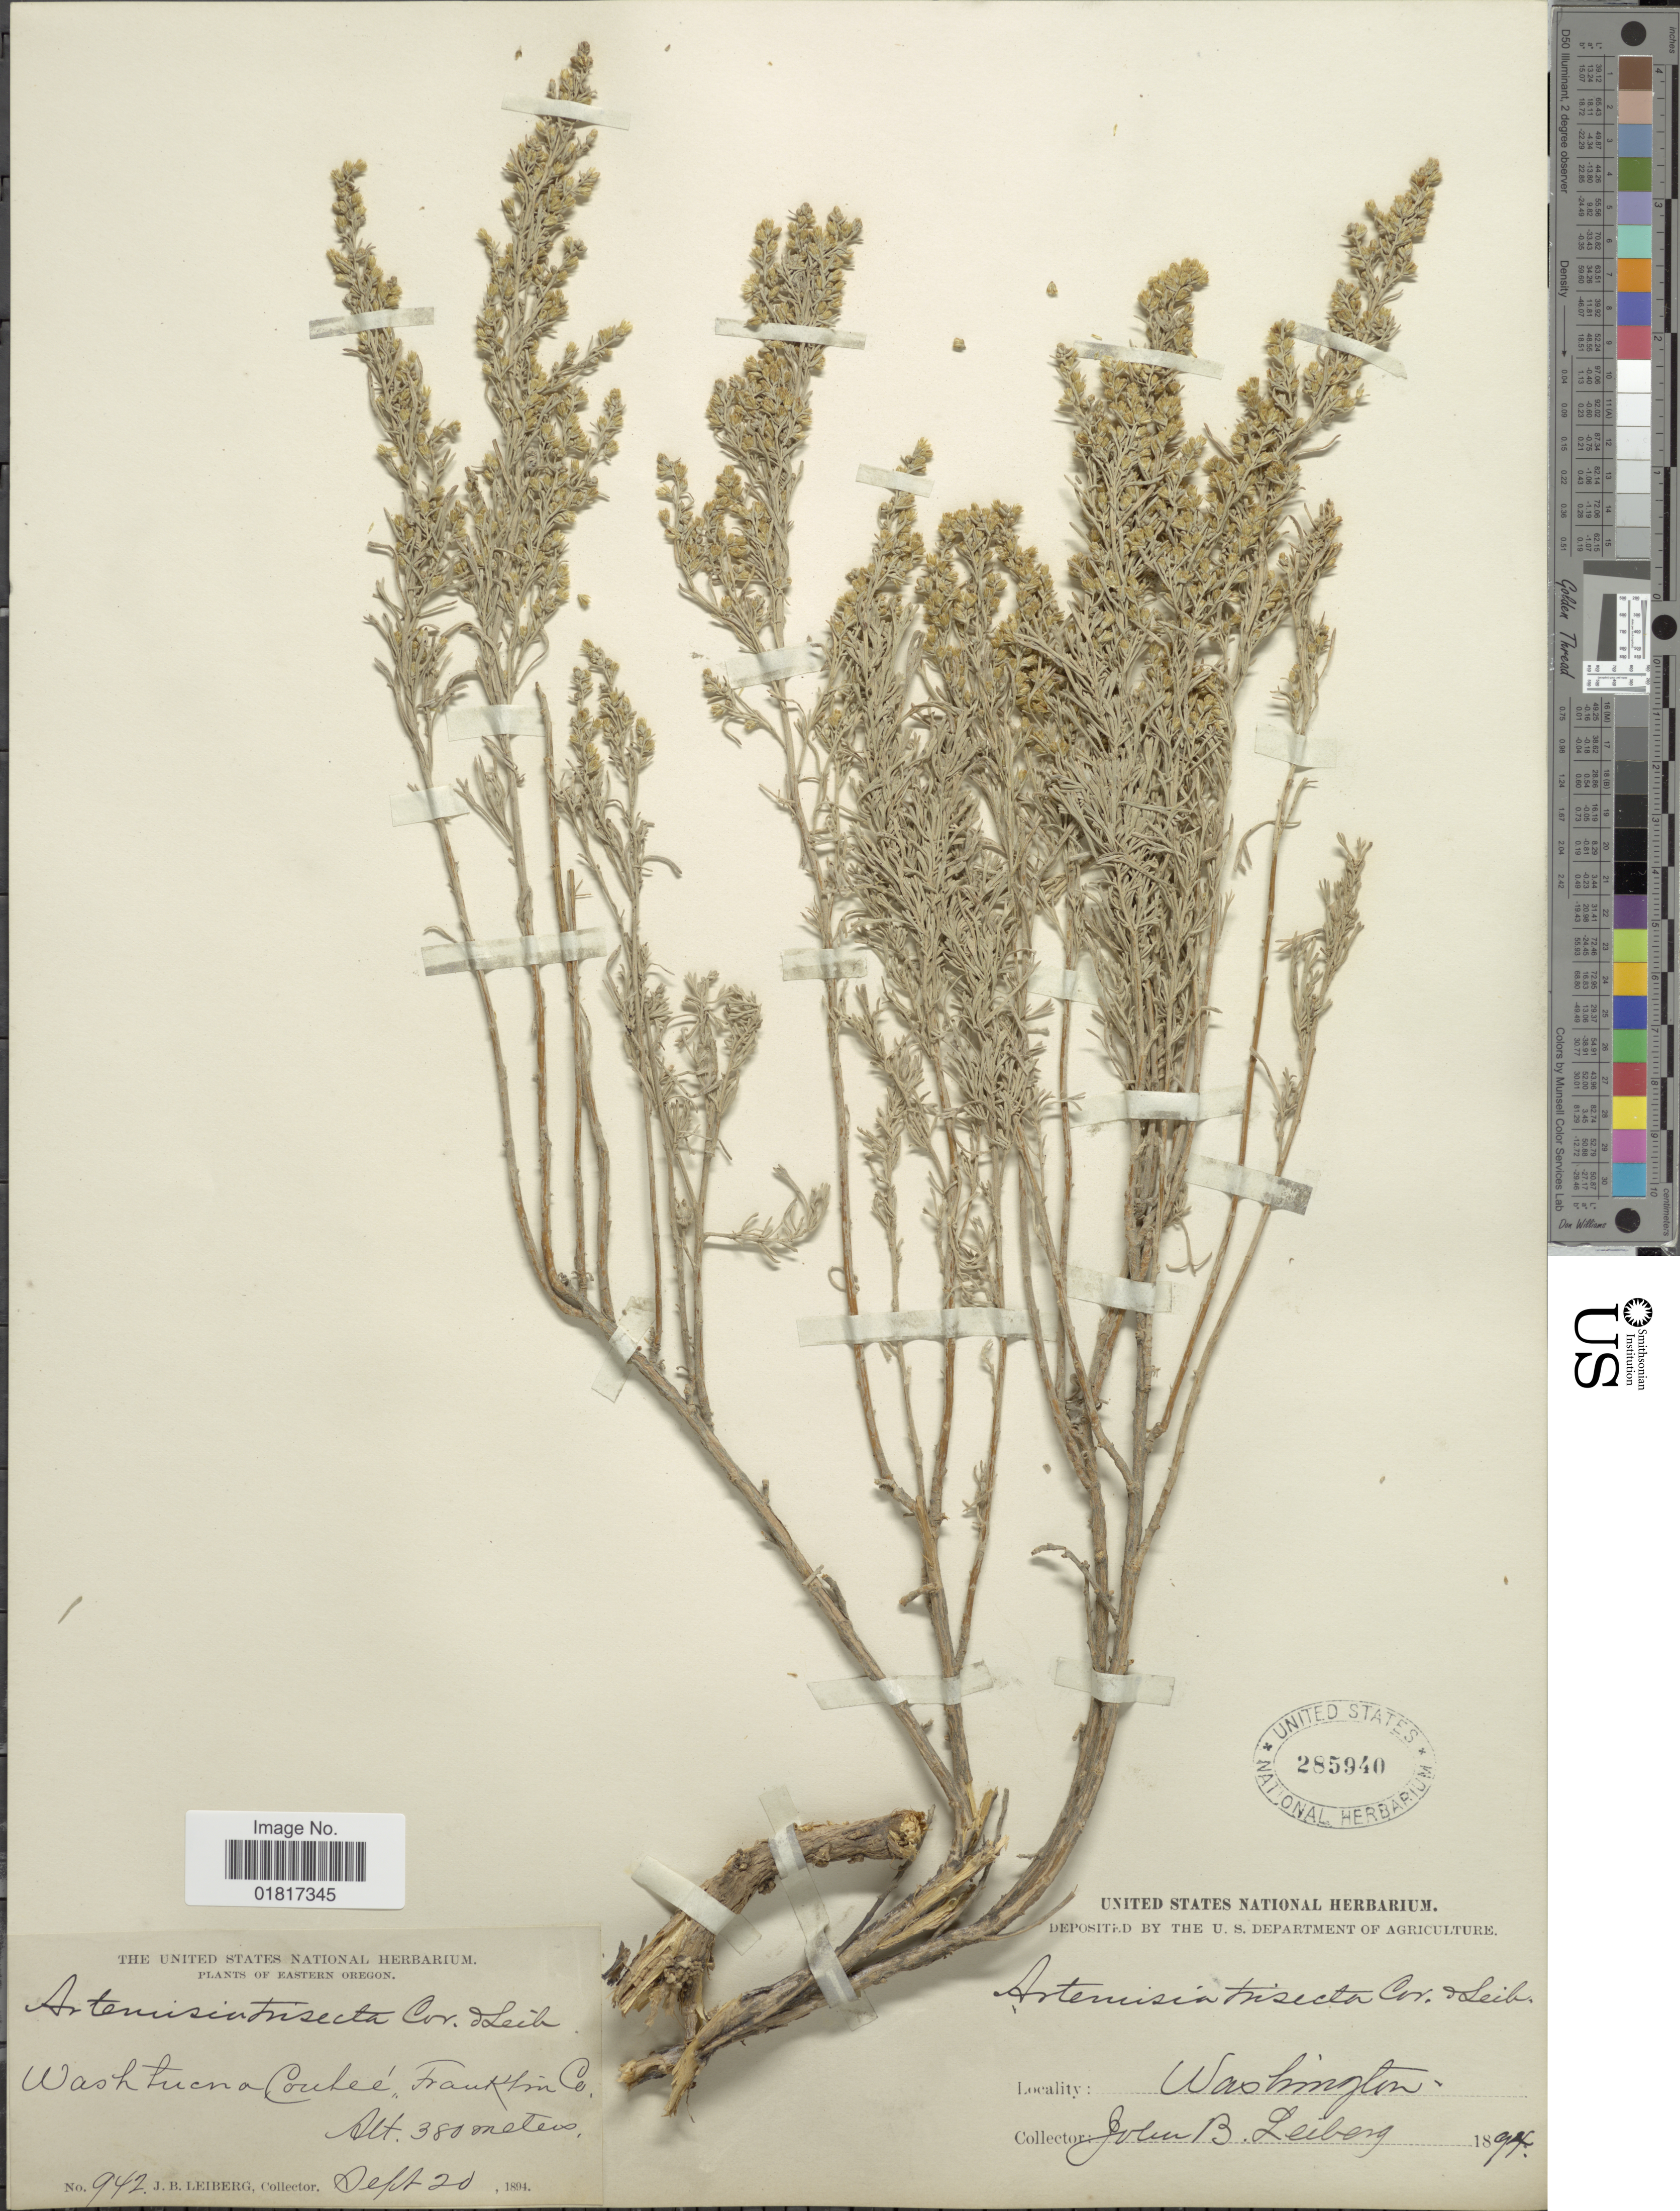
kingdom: Plantae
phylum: Tracheophyta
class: Magnoliopsida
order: Asterales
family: Asteraceae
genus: Artemisia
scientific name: Artemisia tripartita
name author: Rydb.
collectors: J. B. Leiberg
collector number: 942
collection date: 1894-09-20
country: United States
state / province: Washington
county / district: Franklin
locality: Eastern Oregon, Wash Sierra Couteé, Franklin Co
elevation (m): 380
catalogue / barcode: US 285940